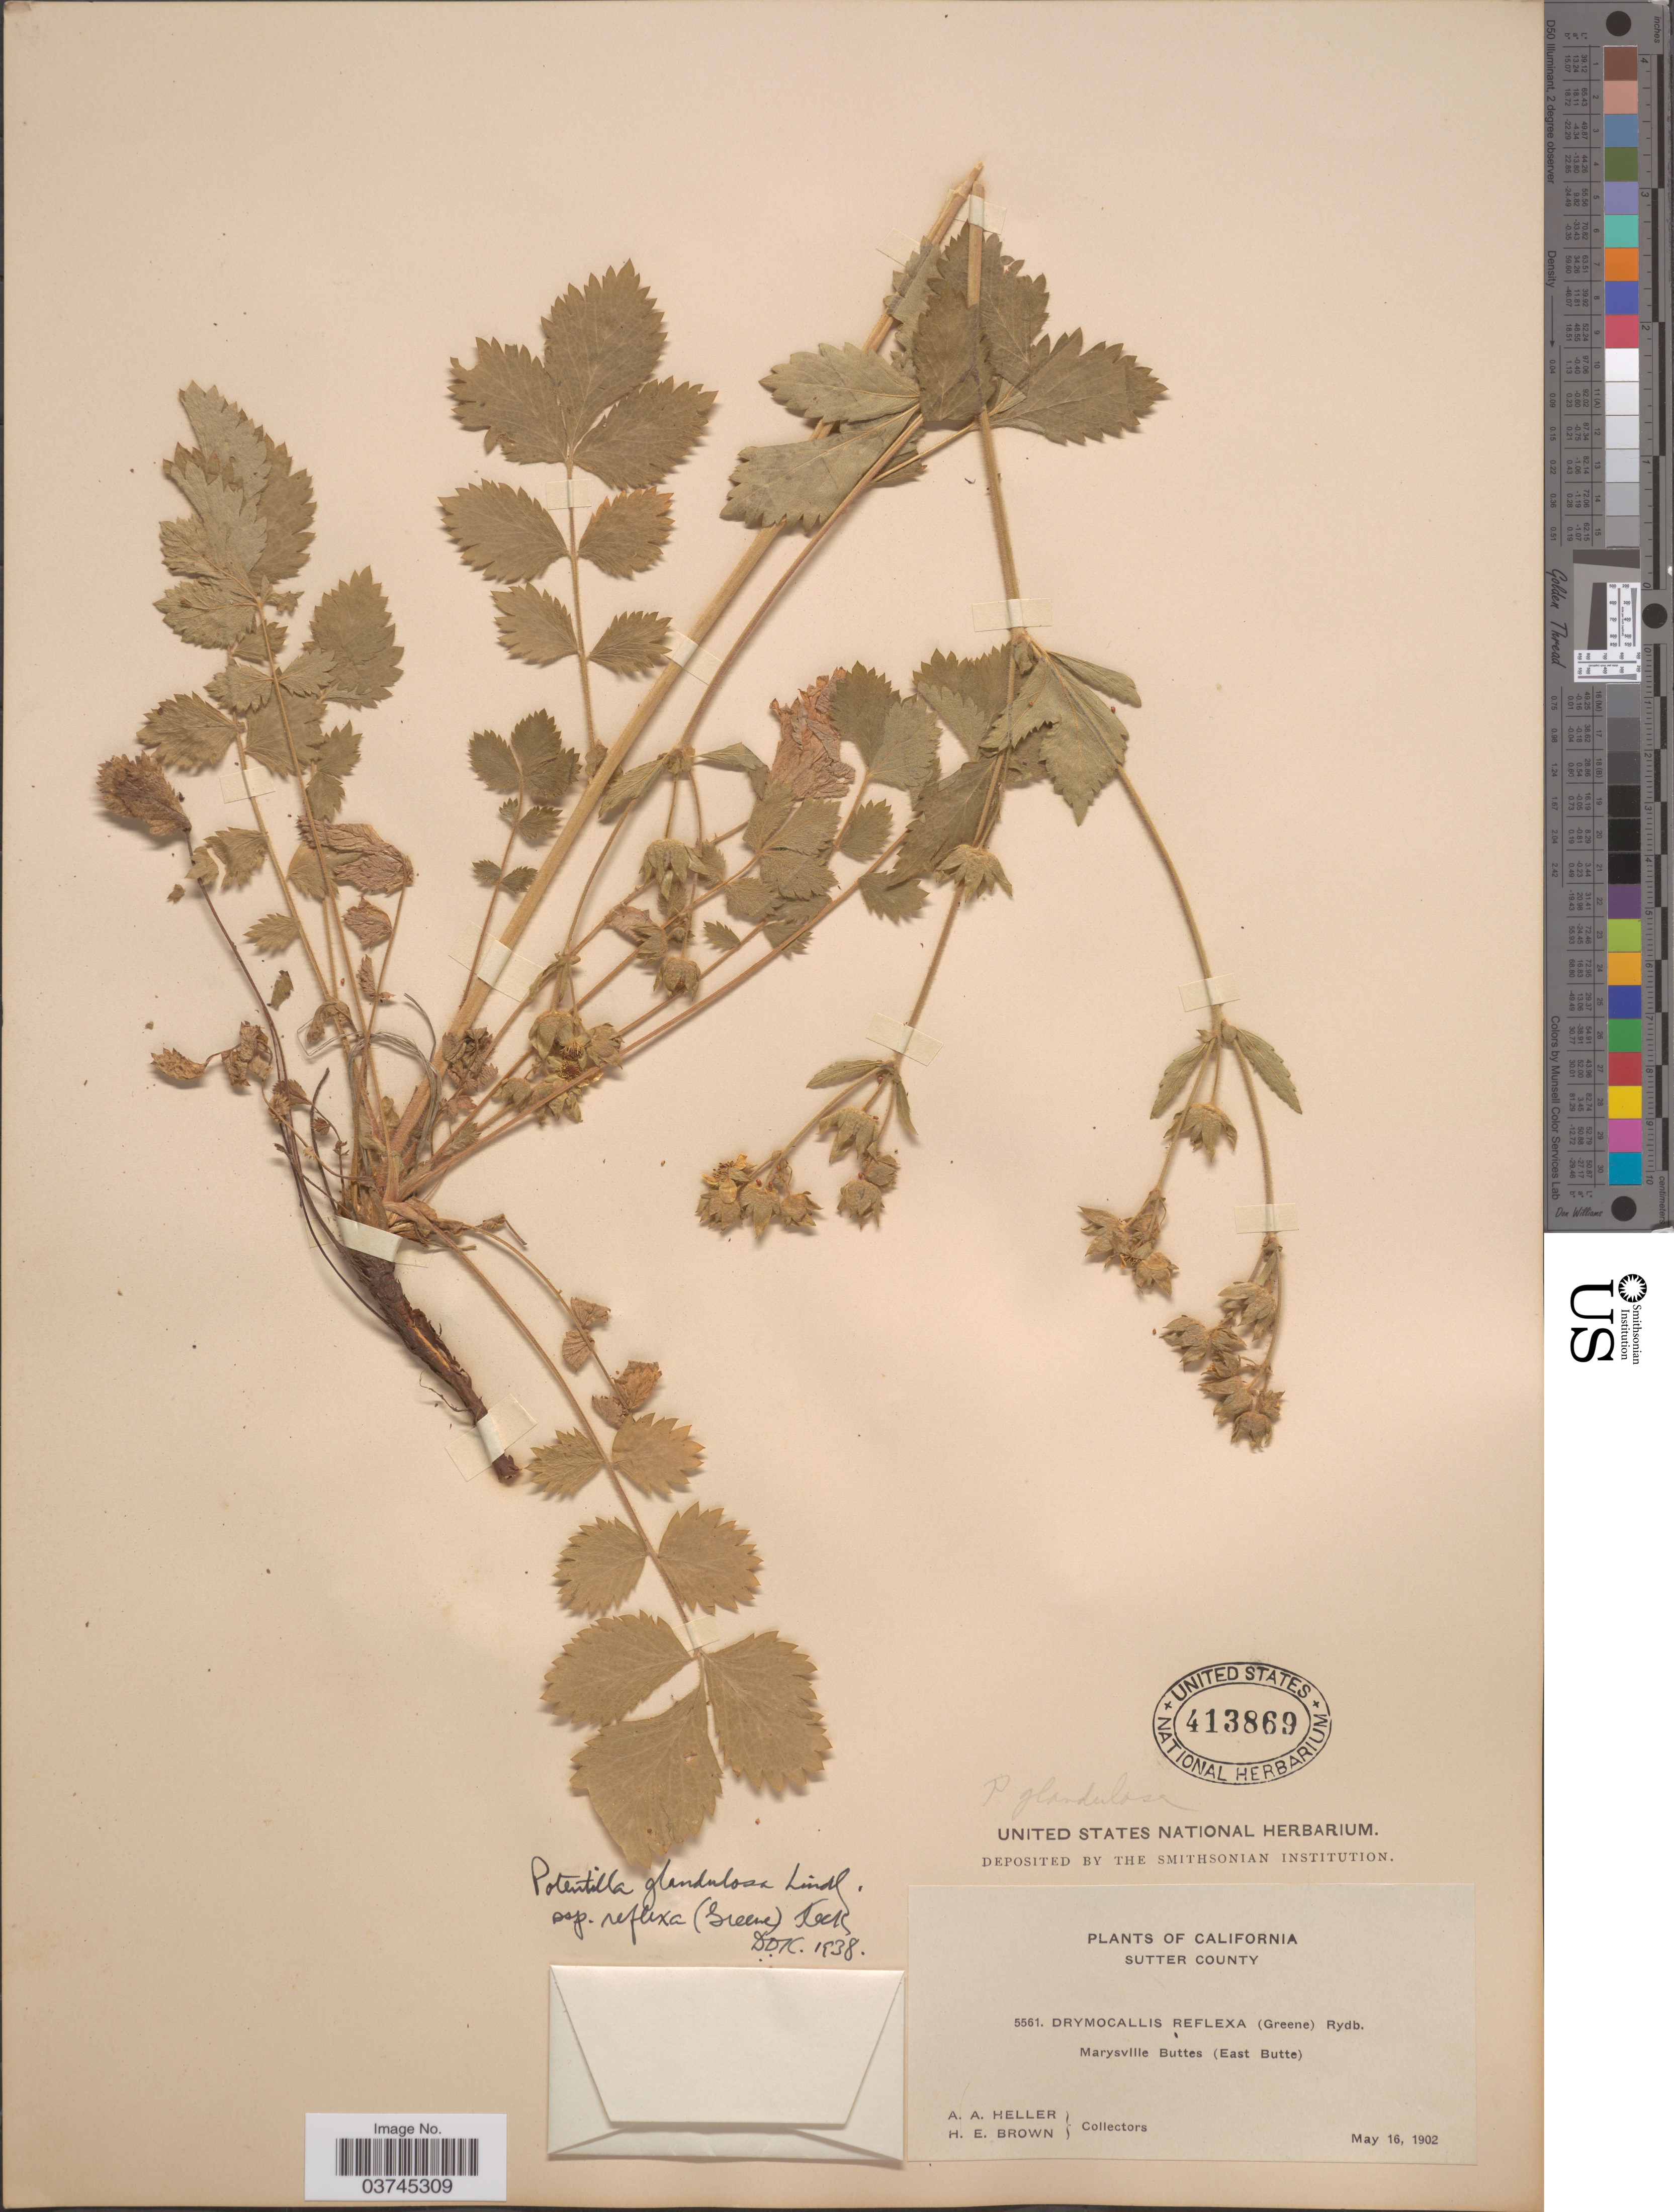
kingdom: Plantae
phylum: Tracheophyta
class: Magnoliopsida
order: Rosales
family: Rosaceae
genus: Drymocallis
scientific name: Drymocallis glandulosa subsp. reflexa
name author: (Greene) Soják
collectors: A. A. Heller & H. E. Brown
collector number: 5561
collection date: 1902-05-16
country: United States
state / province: California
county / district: Sutter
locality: Sutter County. Marysville Buttes (East Butte).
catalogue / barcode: US 413869